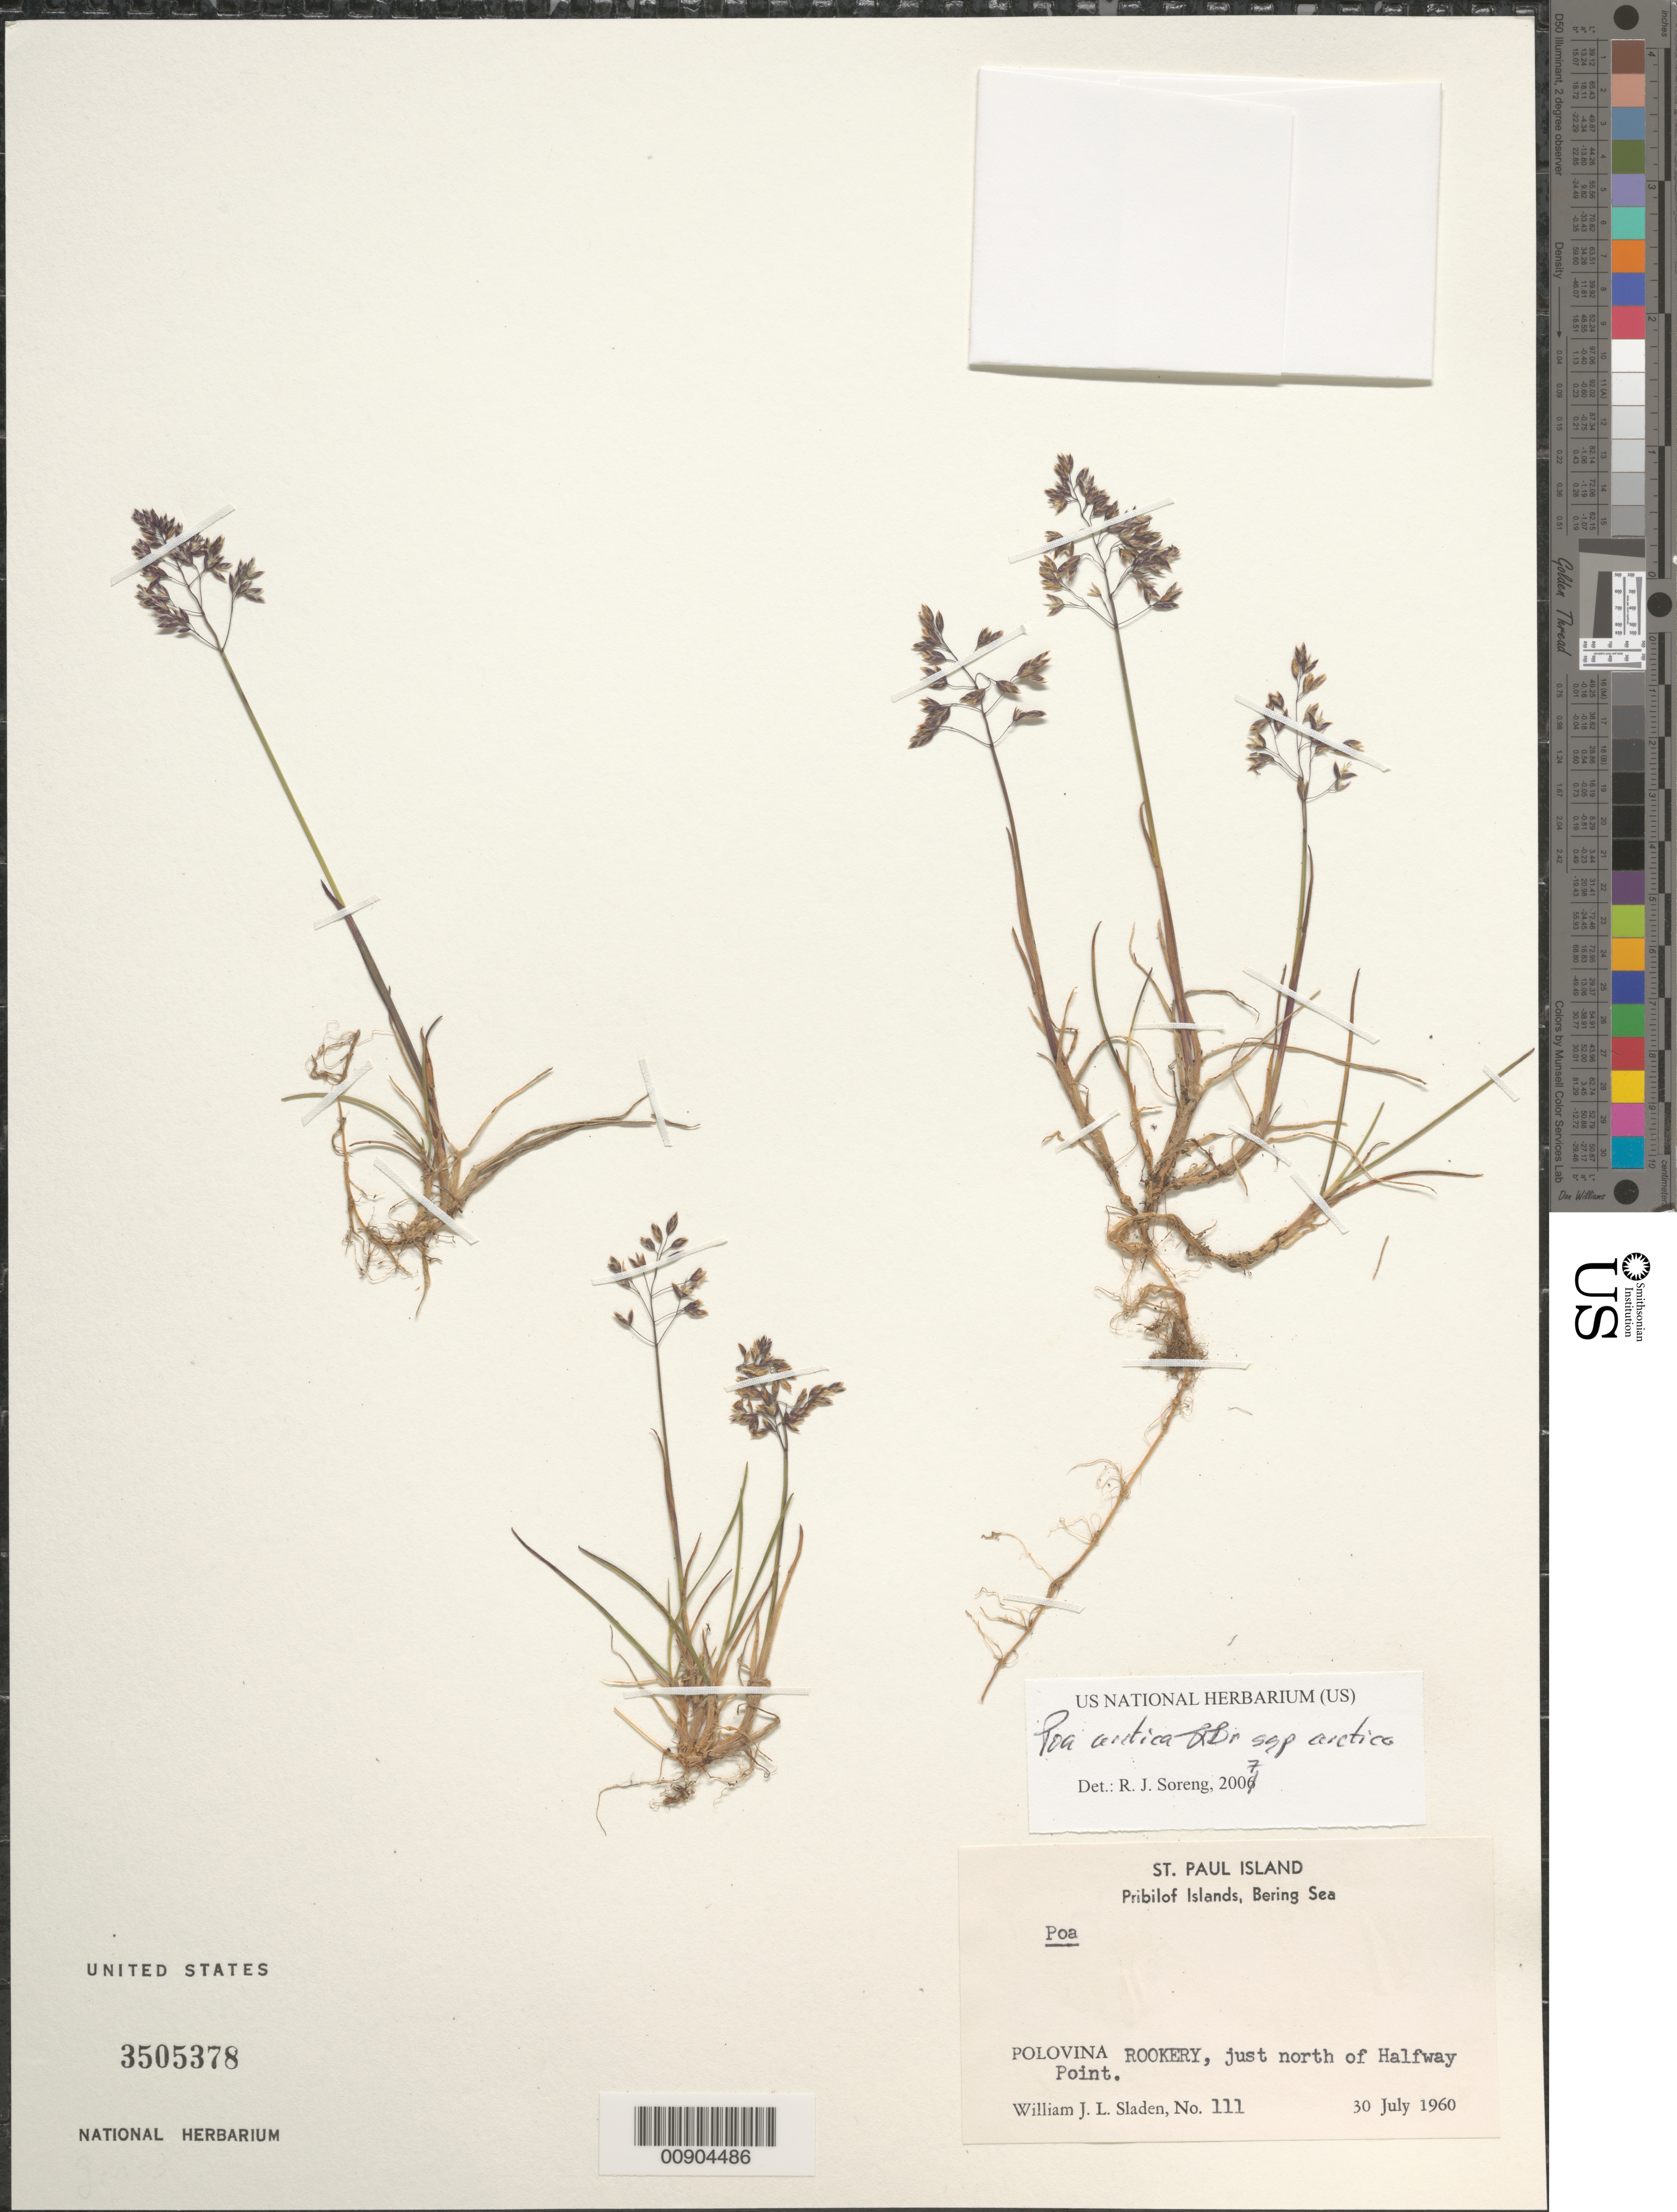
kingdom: Plantae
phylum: Tracheophyta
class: Liliopsida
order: Poales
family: Poaceae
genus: Poa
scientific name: Poa arctica subsp. arctica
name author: R. Br.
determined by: Soreng, Robert J., Research Associate (BOT), Smithsonian Institution - National Museum of Natural History (UNITED STATES)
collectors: W. Sladen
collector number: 111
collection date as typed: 30 Jul 1960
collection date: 1960-07-30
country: United States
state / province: Alaska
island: St. Paul Island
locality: St. Paul Island. Polovina Rookery, just north of Halfway Point., Bering Sea, Pribilof Islands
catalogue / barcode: US 3505378